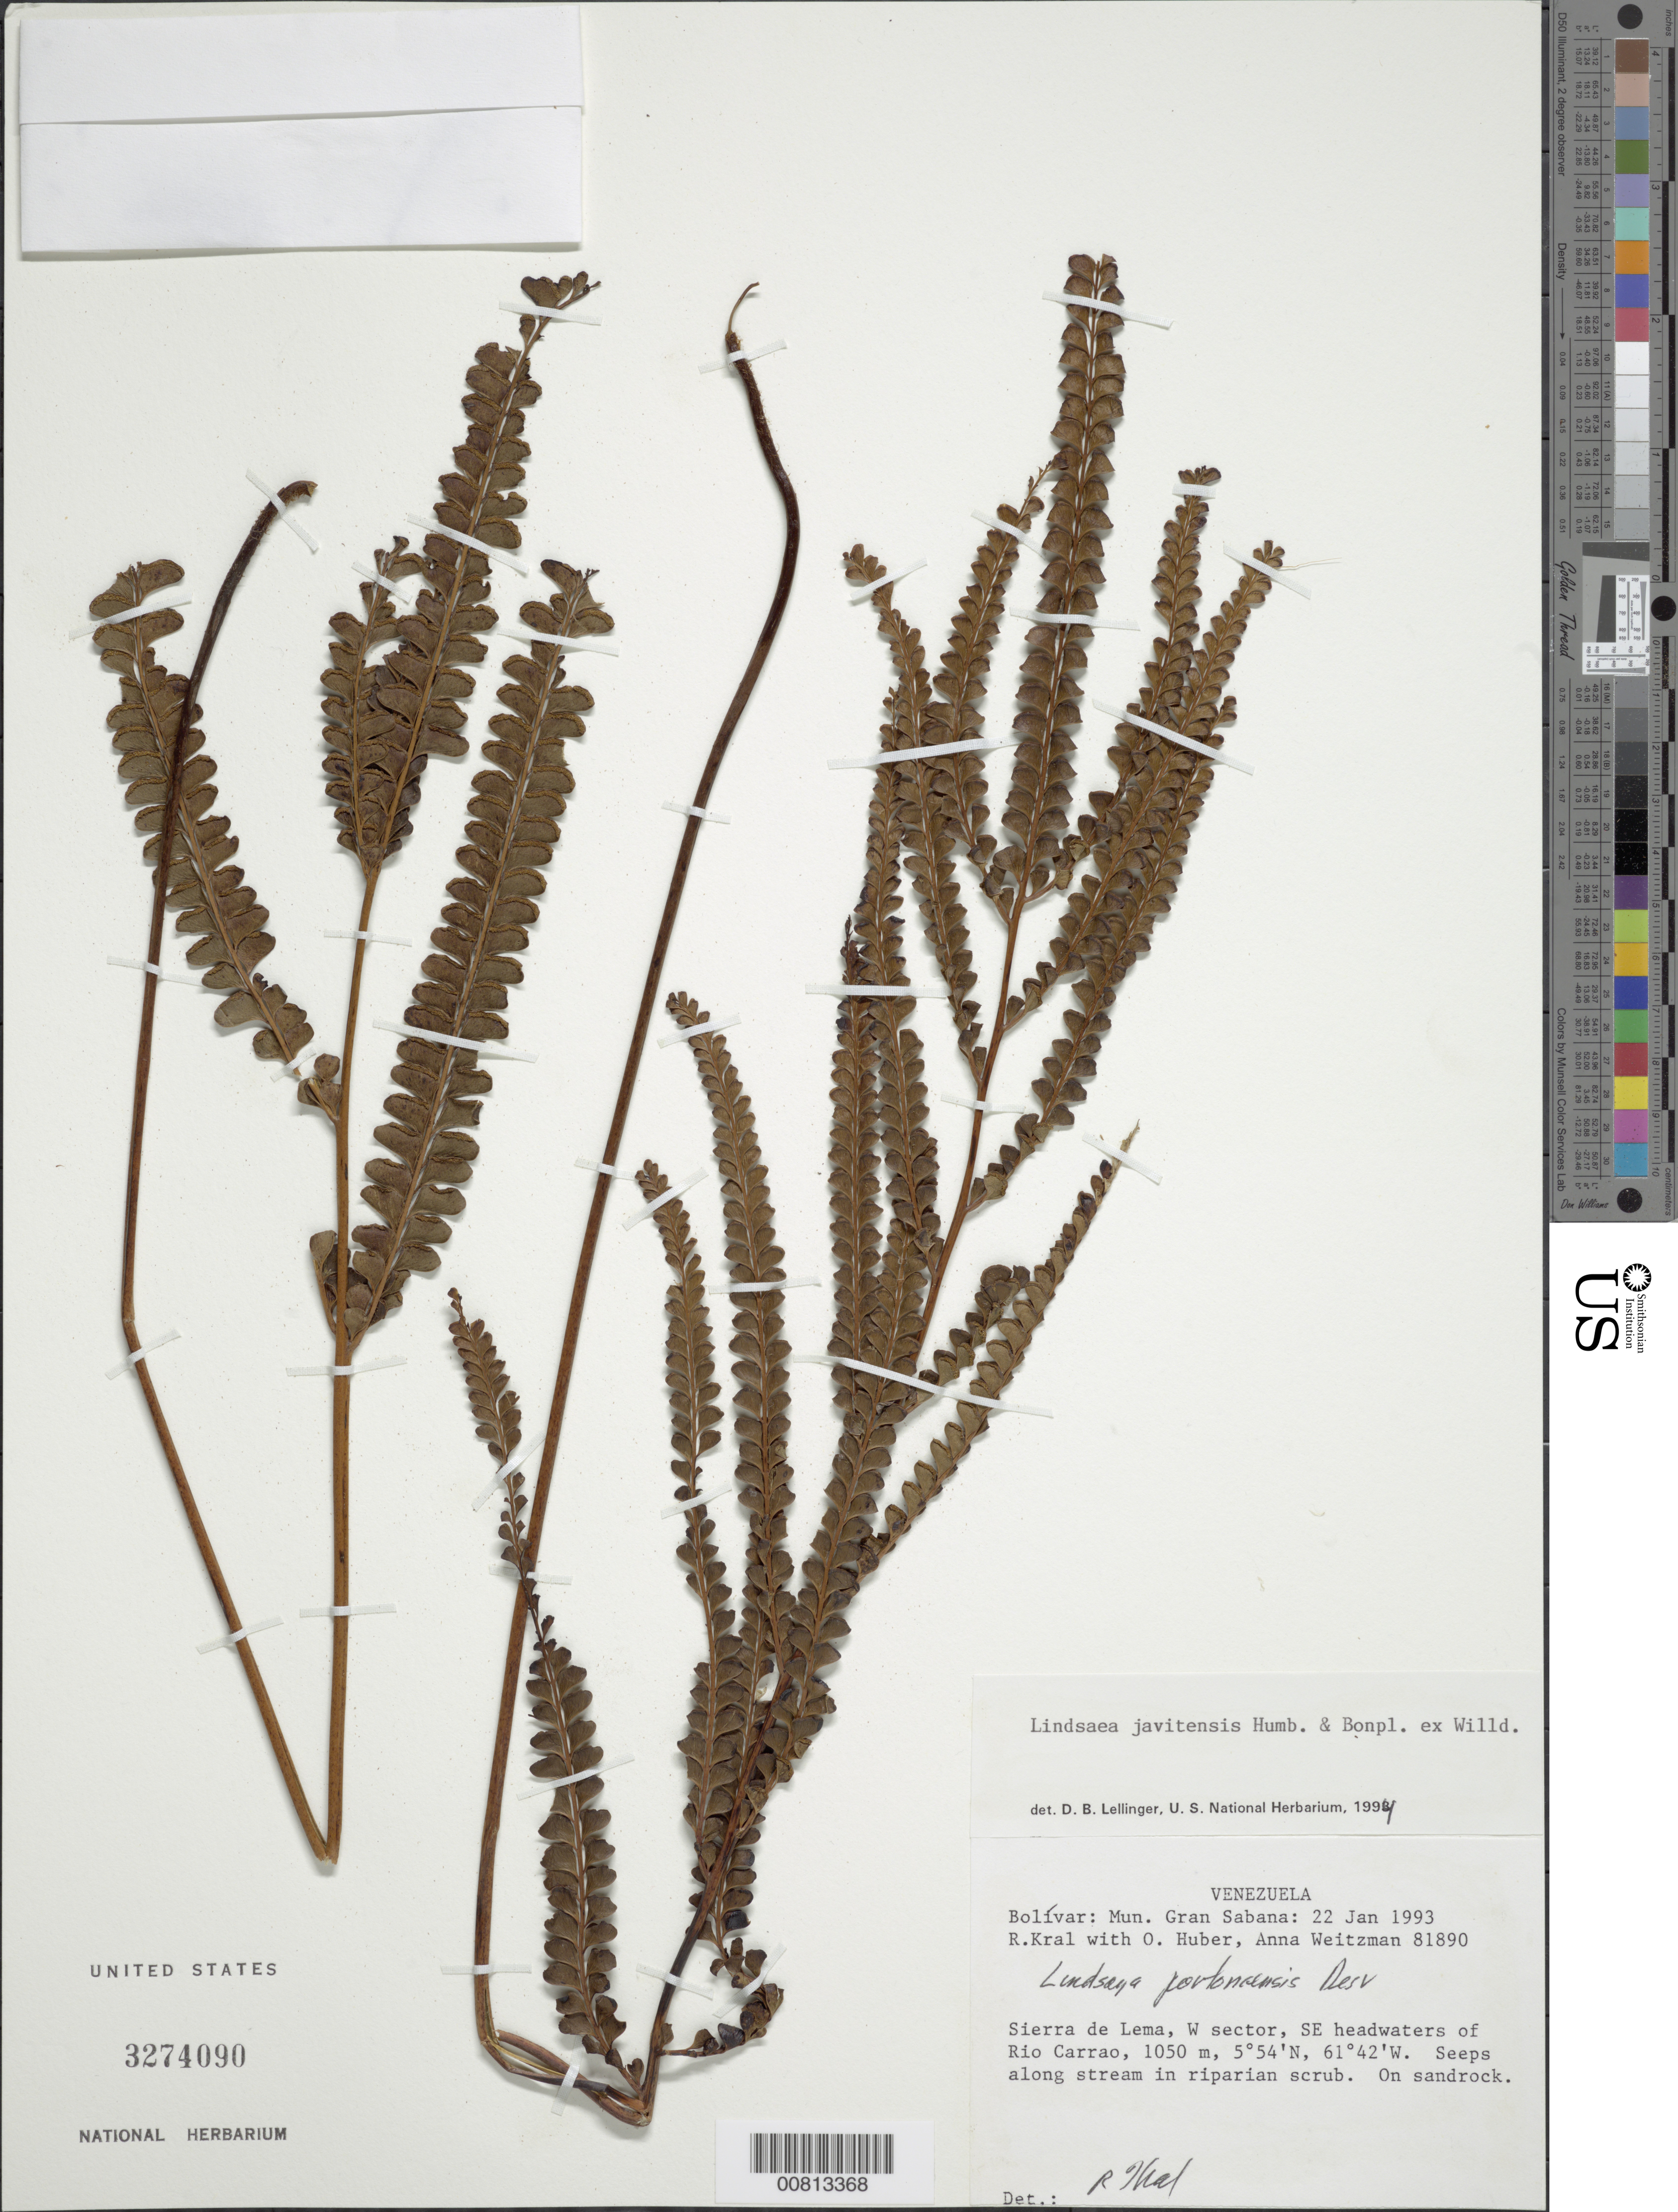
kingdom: Plantae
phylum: Tracheophyta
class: Polypodiopsida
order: Polypodiales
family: Lindsaeaceae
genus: Lindsaea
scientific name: Lindsaea javanensis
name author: Blume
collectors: R. Kral, O. Huber & A. L. Weitzman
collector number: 81890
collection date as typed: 22-Jan-93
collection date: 1993-01-22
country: Venezuela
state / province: Bolívar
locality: Mun. Gran Sabana; Sierra de Lema, W sector, SE headwaters of Rio Carrao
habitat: Seeps along stream in riparian scrub, on sandrock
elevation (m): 1050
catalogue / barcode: US 3274090